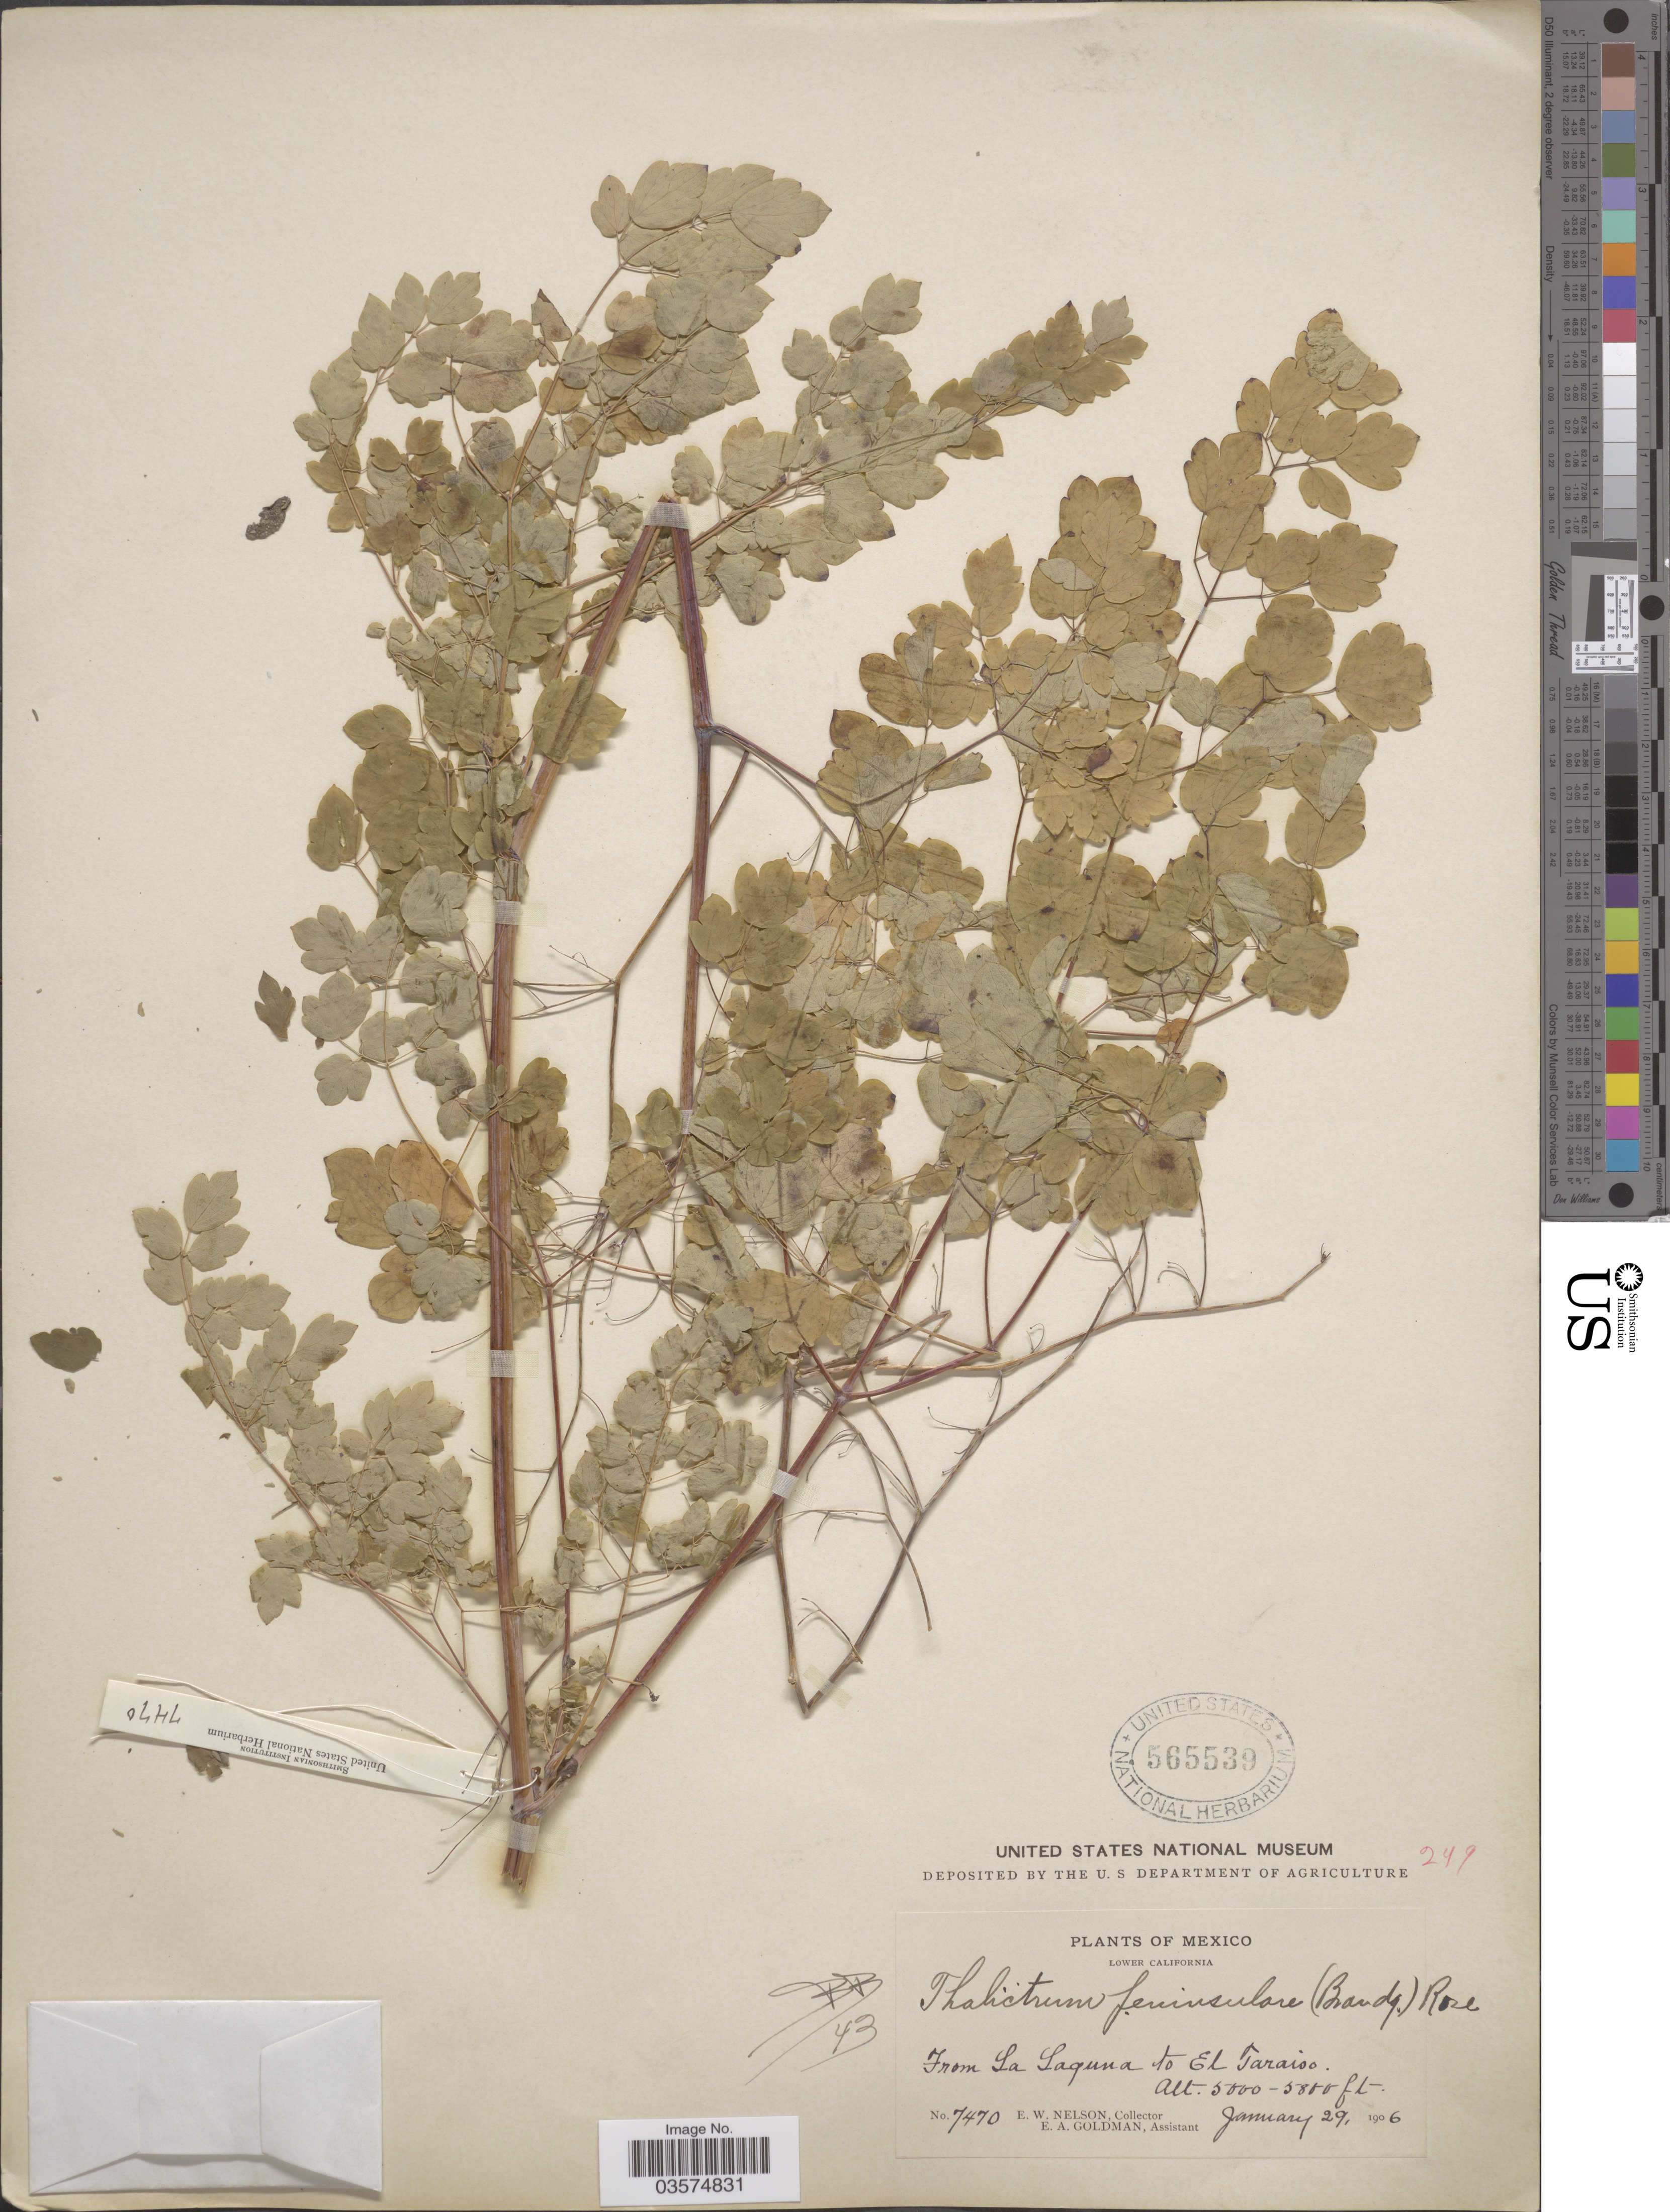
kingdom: Plantae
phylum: Tracheophyta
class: Magnoliopsida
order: Ranunculales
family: Ranunculaceae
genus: Thalictrum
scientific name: Thalictrum peninsulare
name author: (Brandegee) Rose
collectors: E. W. Nelson & E. A. Goldman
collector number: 7470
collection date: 1906-01-29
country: Mexico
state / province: Baja California Sur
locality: Lower California. From La Laguna to El Taraiso.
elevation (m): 1524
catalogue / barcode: US 565539